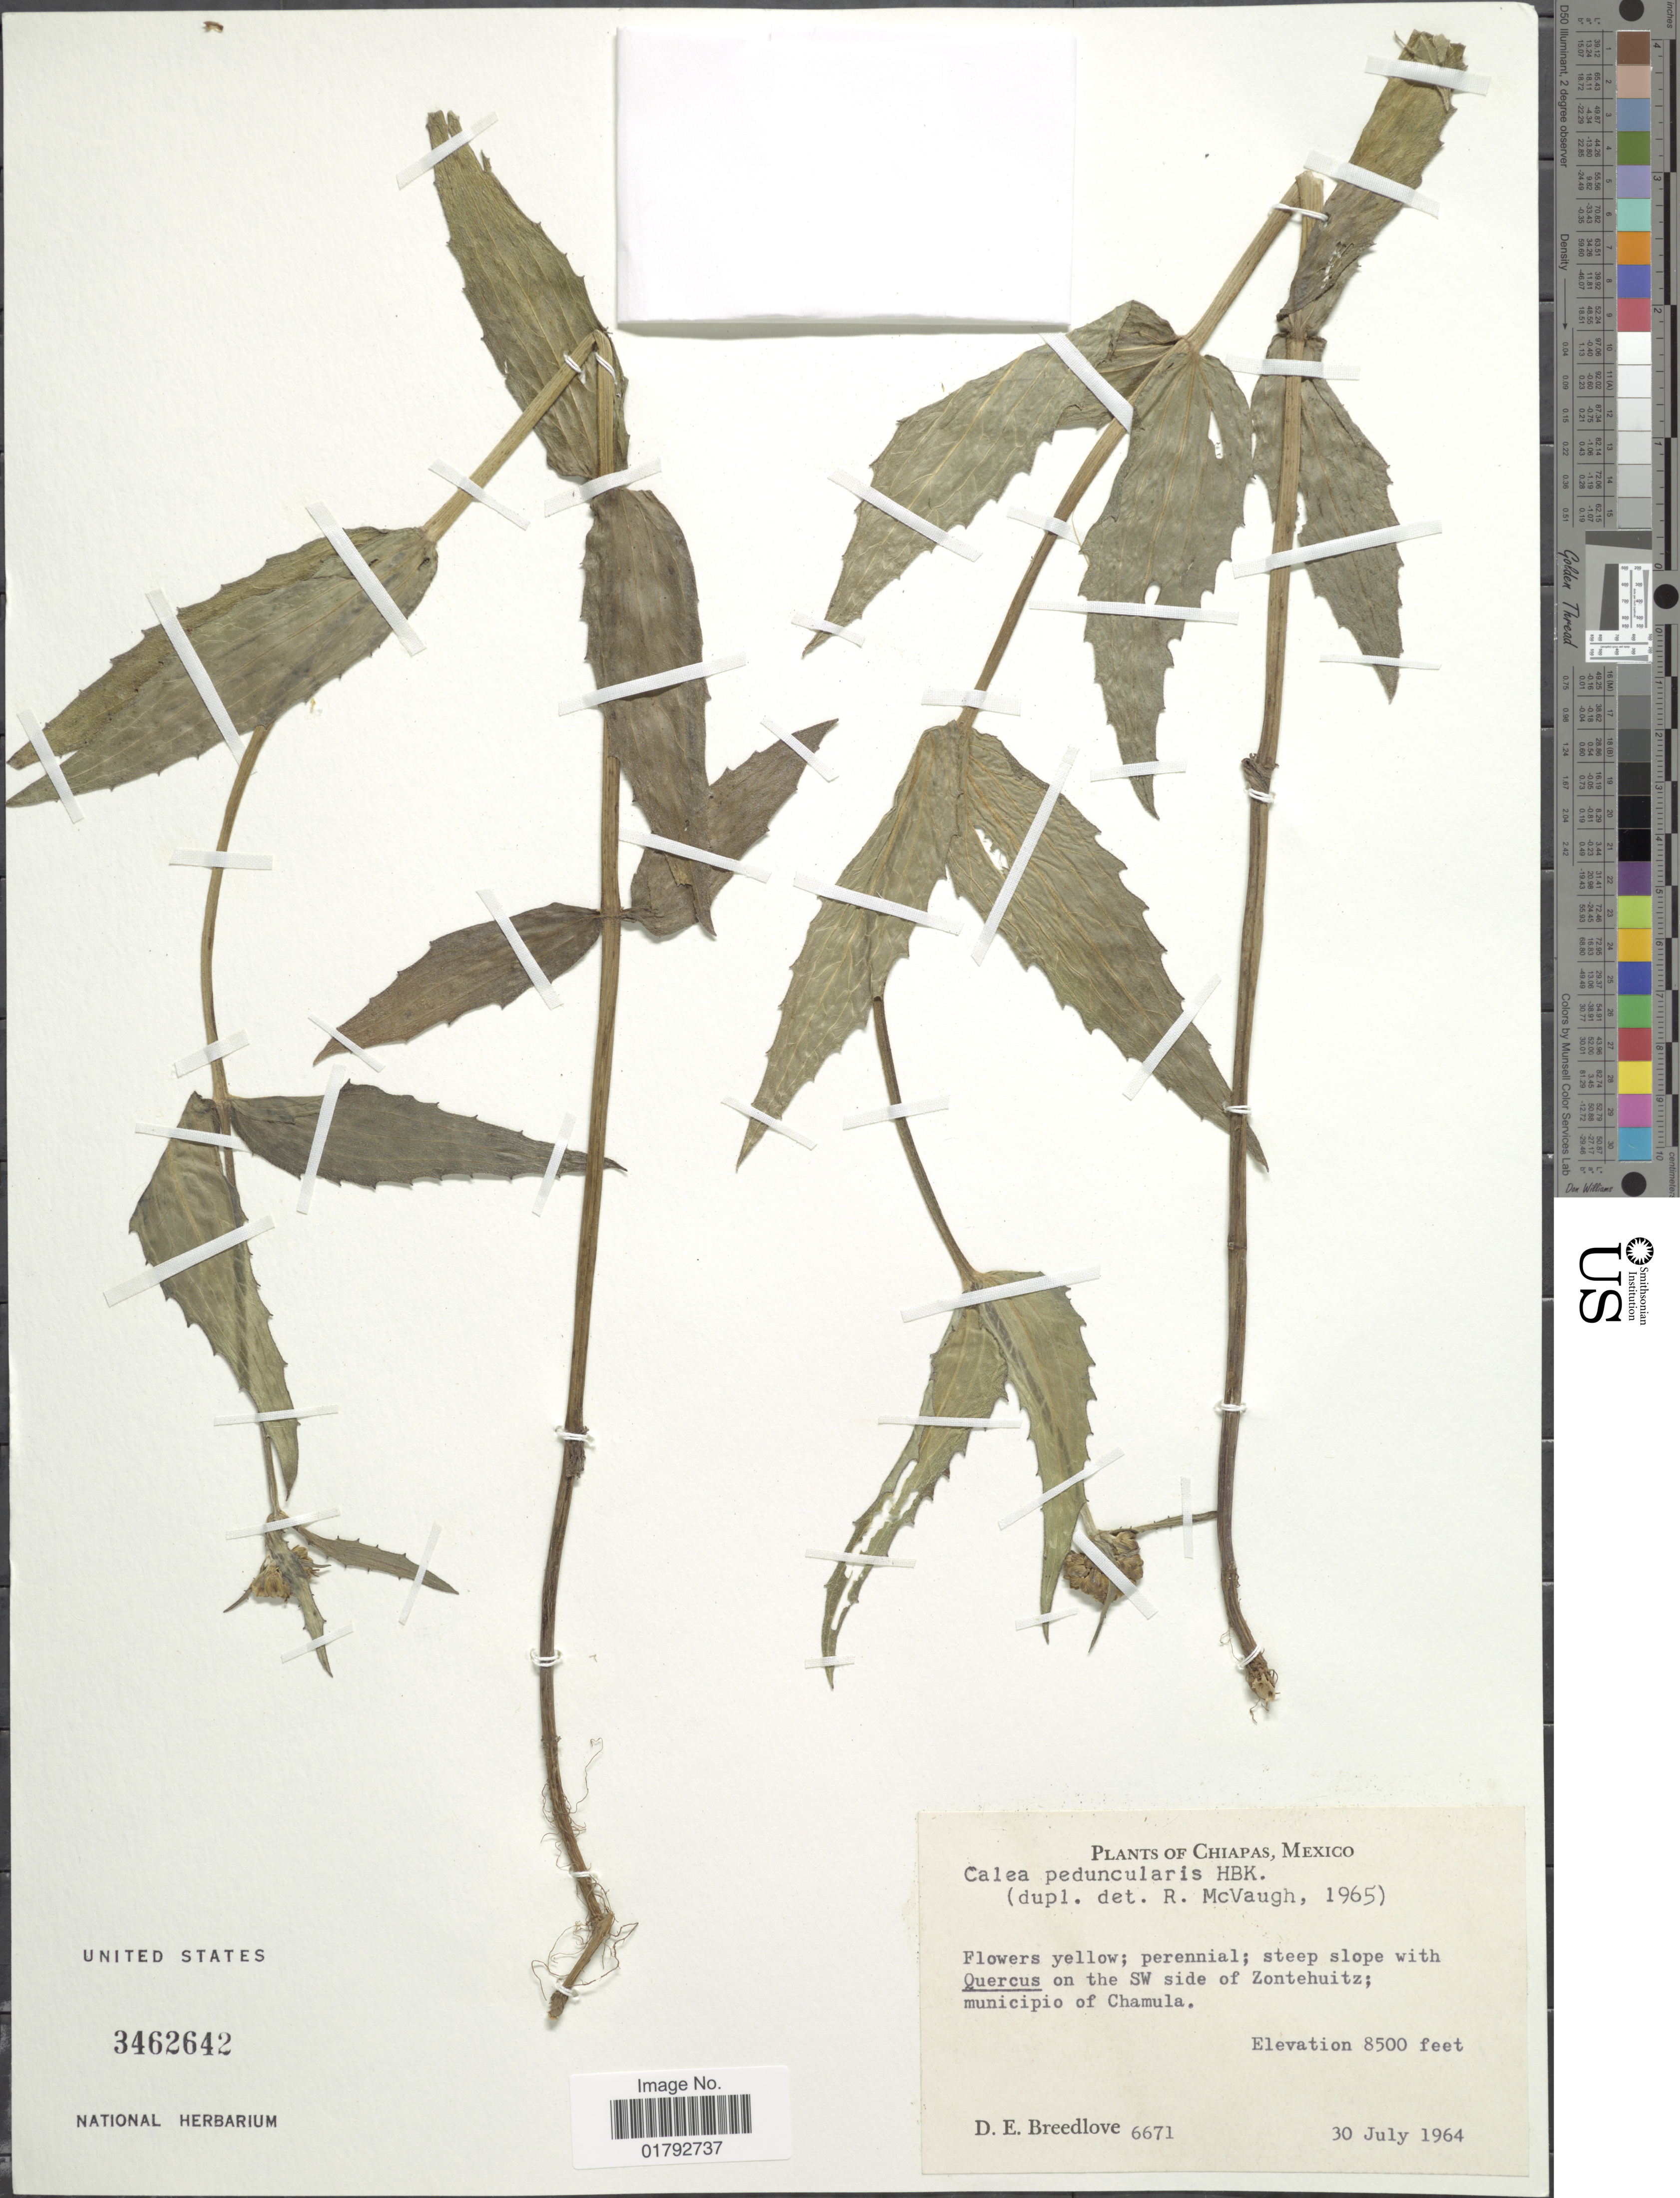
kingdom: Plantae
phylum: Tracheophyta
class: Magnoliopsida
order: Asterales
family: Asteraceae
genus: Alloispermum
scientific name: Alloispermum scabrum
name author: (Lag.) H. Rob.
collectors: D. E. Breedlove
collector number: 6671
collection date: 1964-07-30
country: Mexico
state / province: Chiapas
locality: Chiapas, Mexico. Steep slope with Quercus on the SW side of Zontehuitz; municipio of Chamula.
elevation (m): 2591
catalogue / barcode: US 3462642